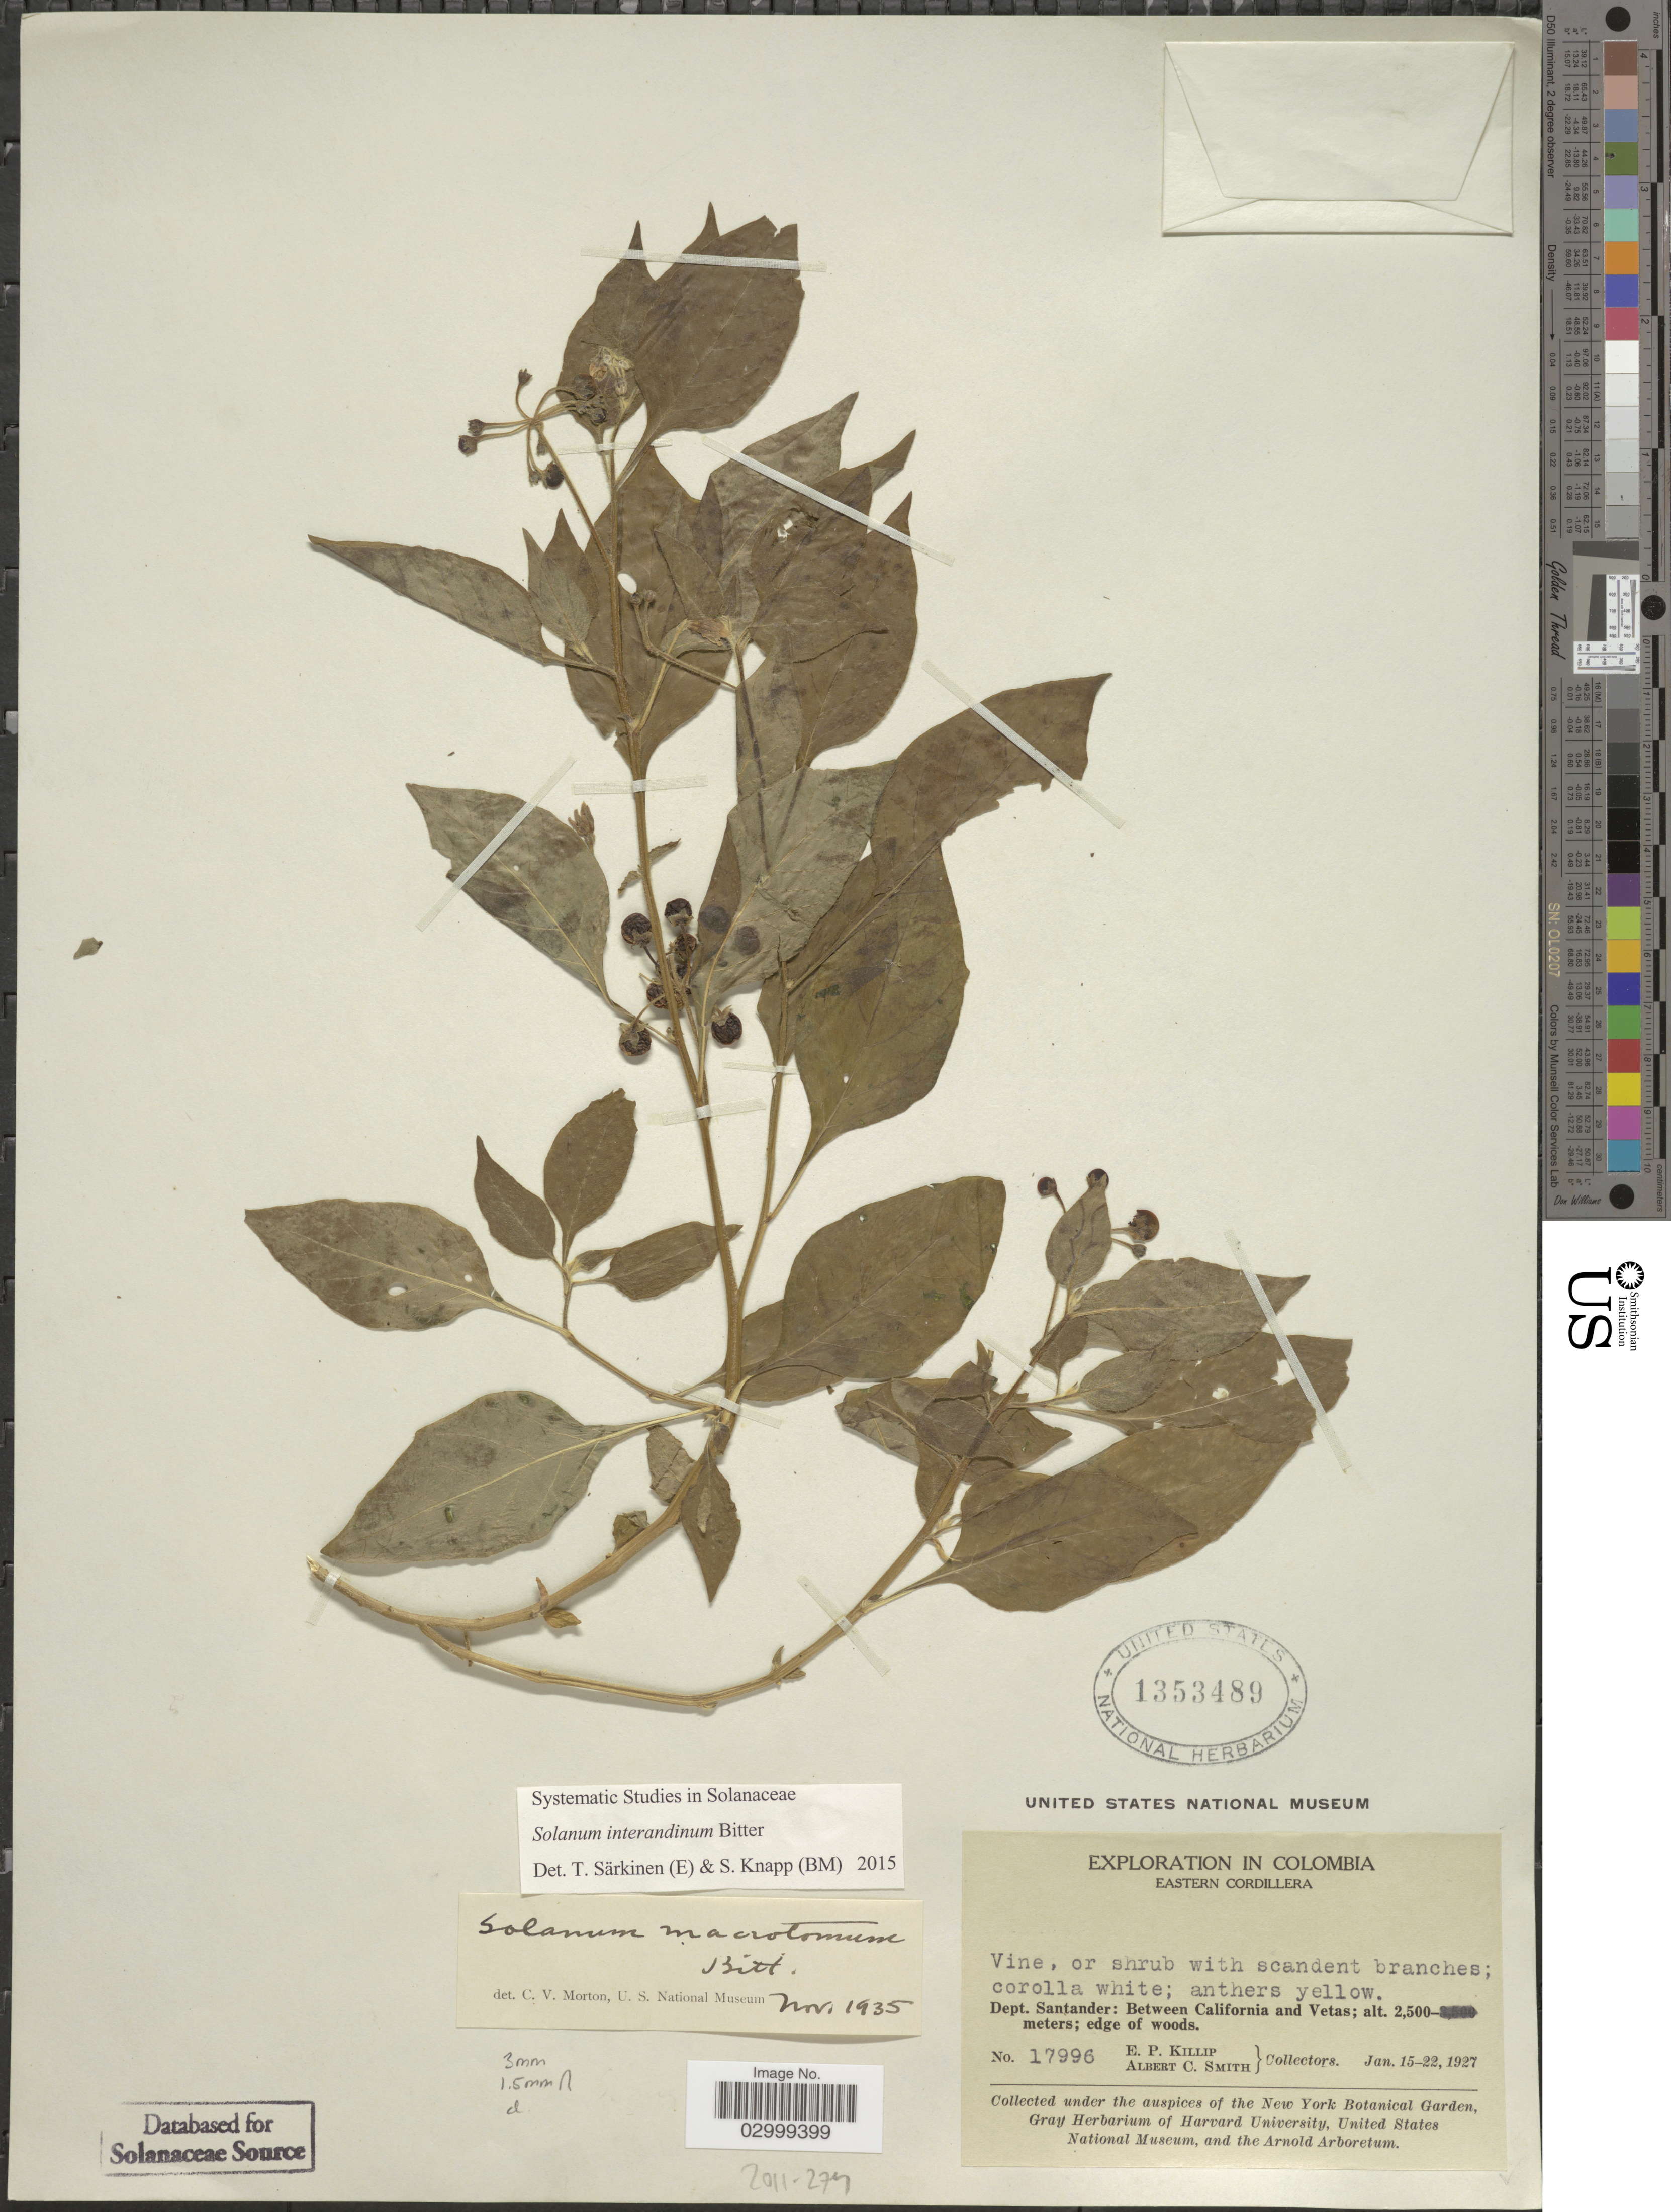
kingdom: Plantae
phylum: Tracheophyta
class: Magnoliopsida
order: Solanales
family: Solanaceae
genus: Solanum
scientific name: Solanum interandinum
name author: Bitter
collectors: E. P. Killip & A. C. Smith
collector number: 17996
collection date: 1927-01-15/1927-01-22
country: Colombia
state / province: Santander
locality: Eastern Cordillera, Dept. Santander: Between California and Vetas.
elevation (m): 2500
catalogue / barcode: US 1353489